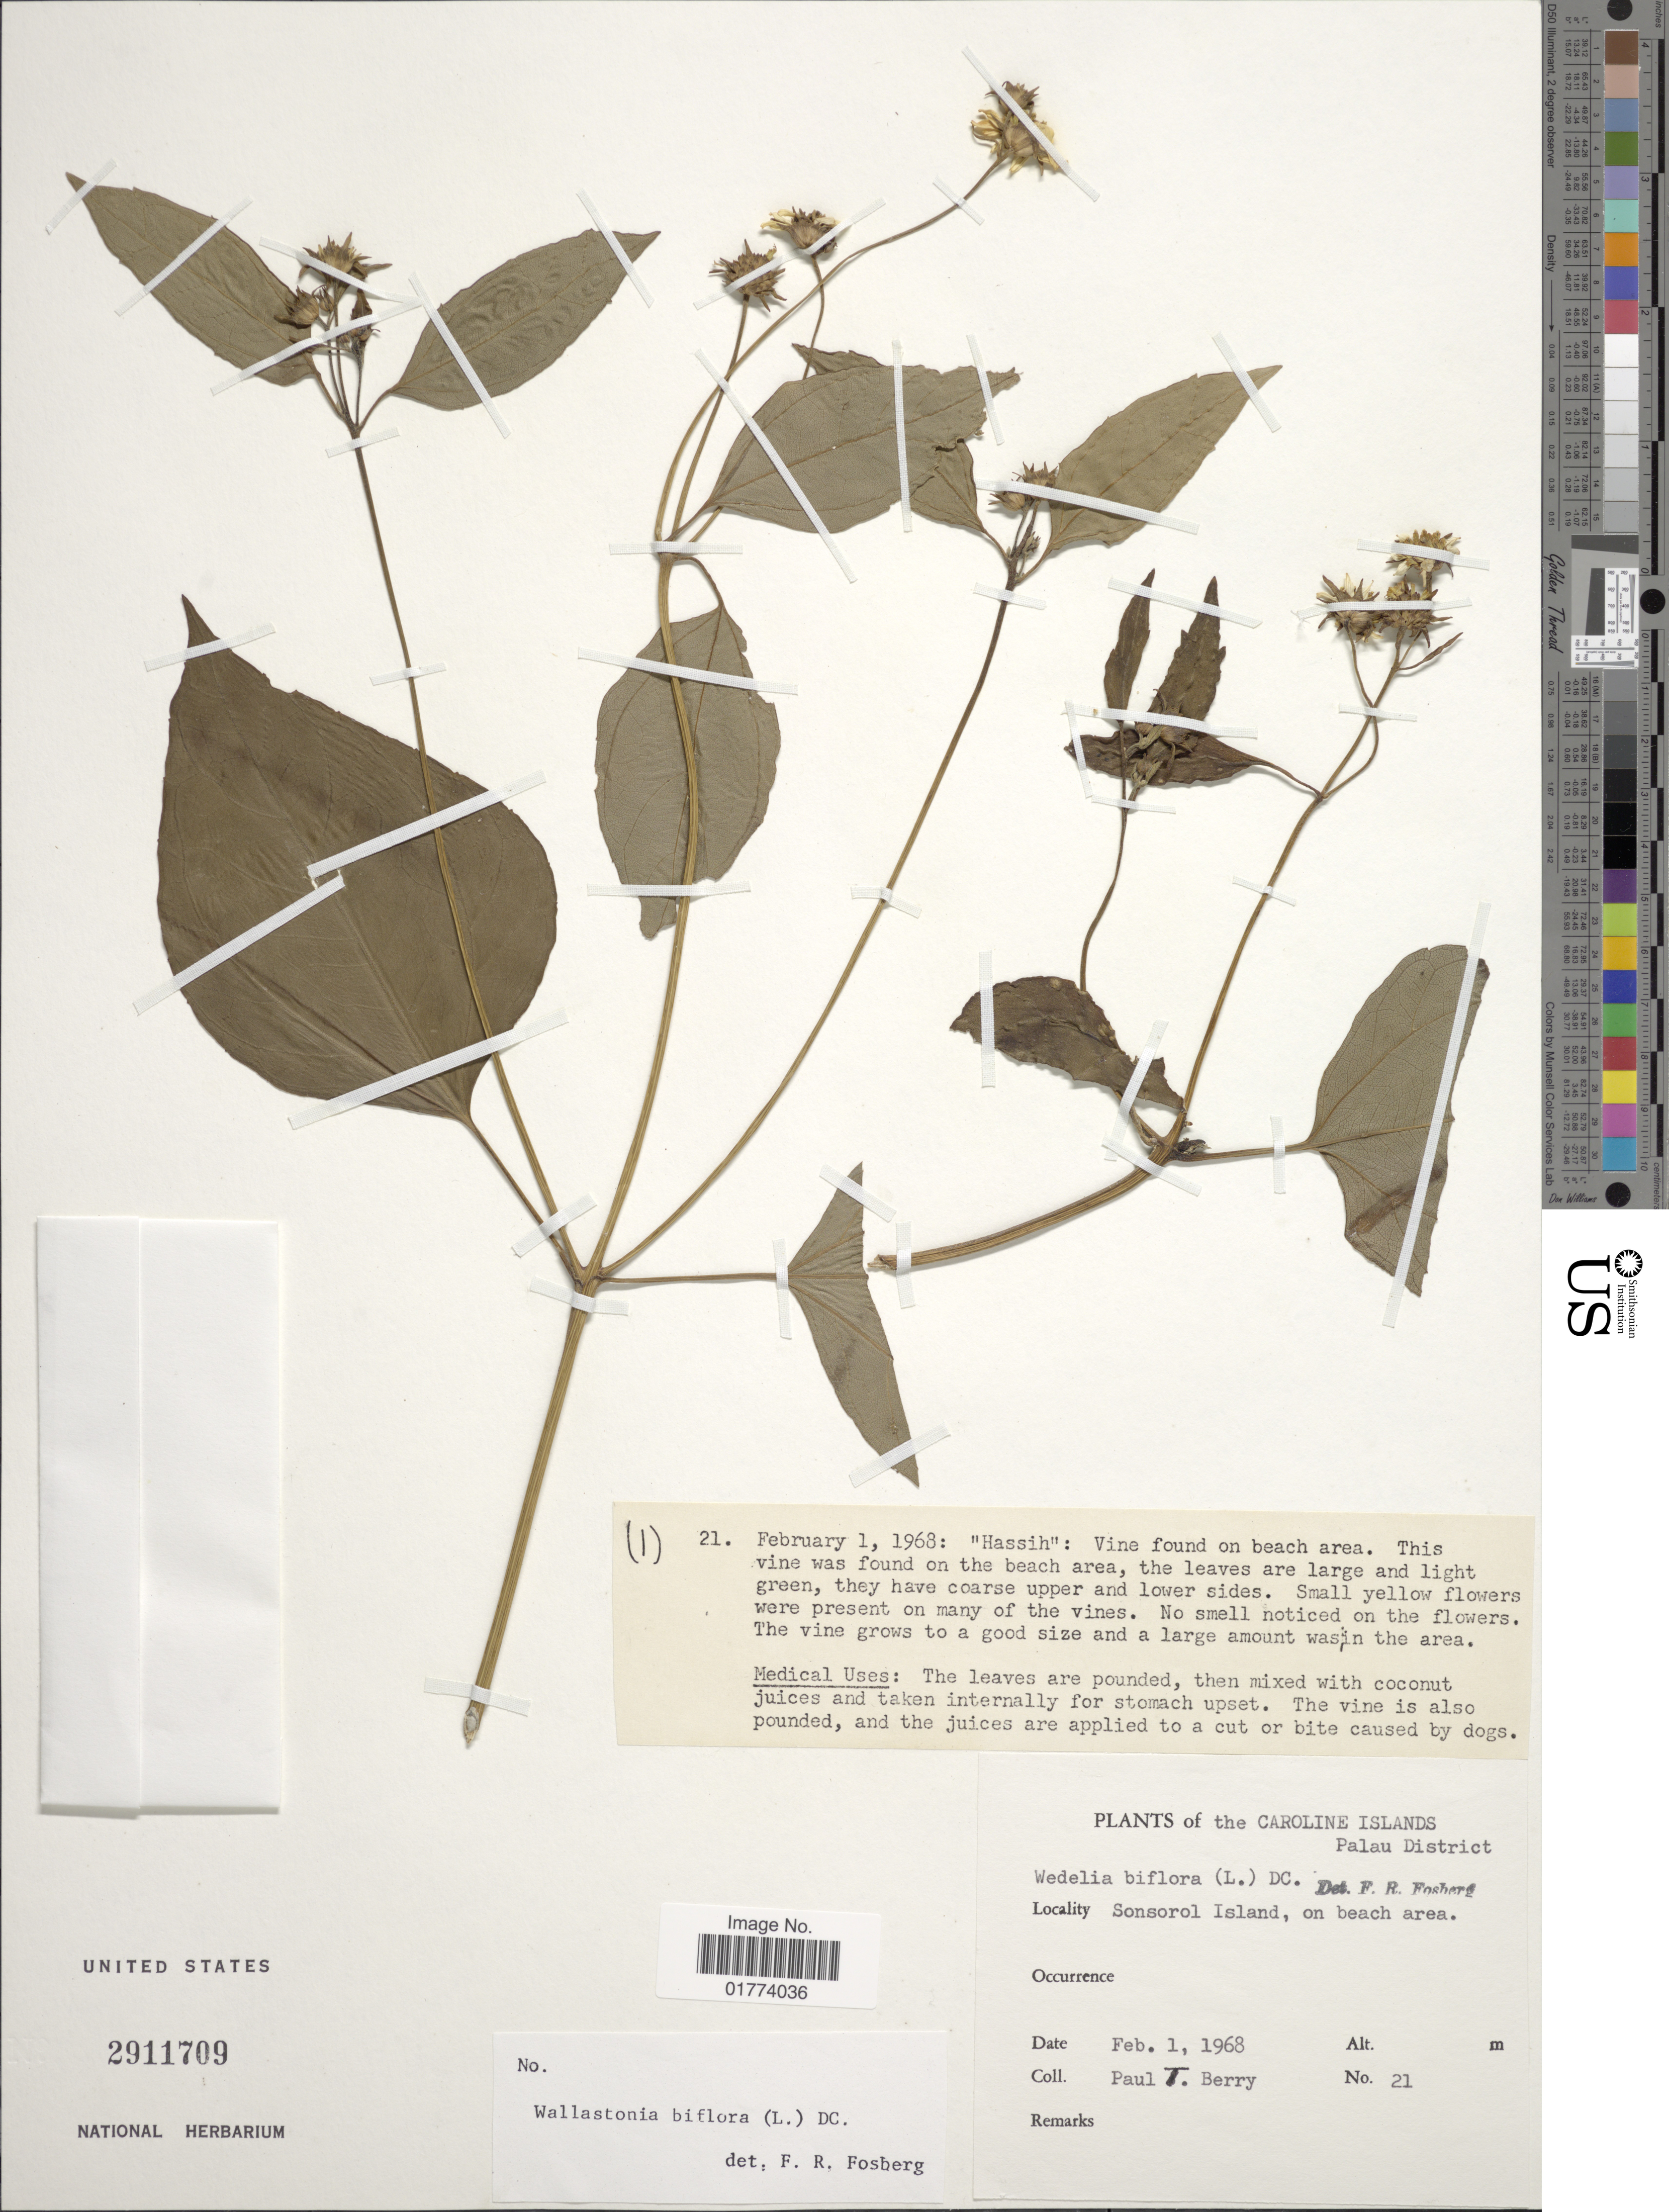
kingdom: Plantae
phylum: Tracheophyta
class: Magnoliopsida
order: Asterales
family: Asteraceae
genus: Wollastonia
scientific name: Wollastonia biflora var. biflora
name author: (L.) DC.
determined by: Wagner, W. L., (BOT), Smithsonian Institution - National Museum of Natural History (UNITED STATES)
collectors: P. T. Berry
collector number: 21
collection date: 1968-02-01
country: Palau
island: Sonsoral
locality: Sonsorol Island, on beach area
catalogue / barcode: US 2911709